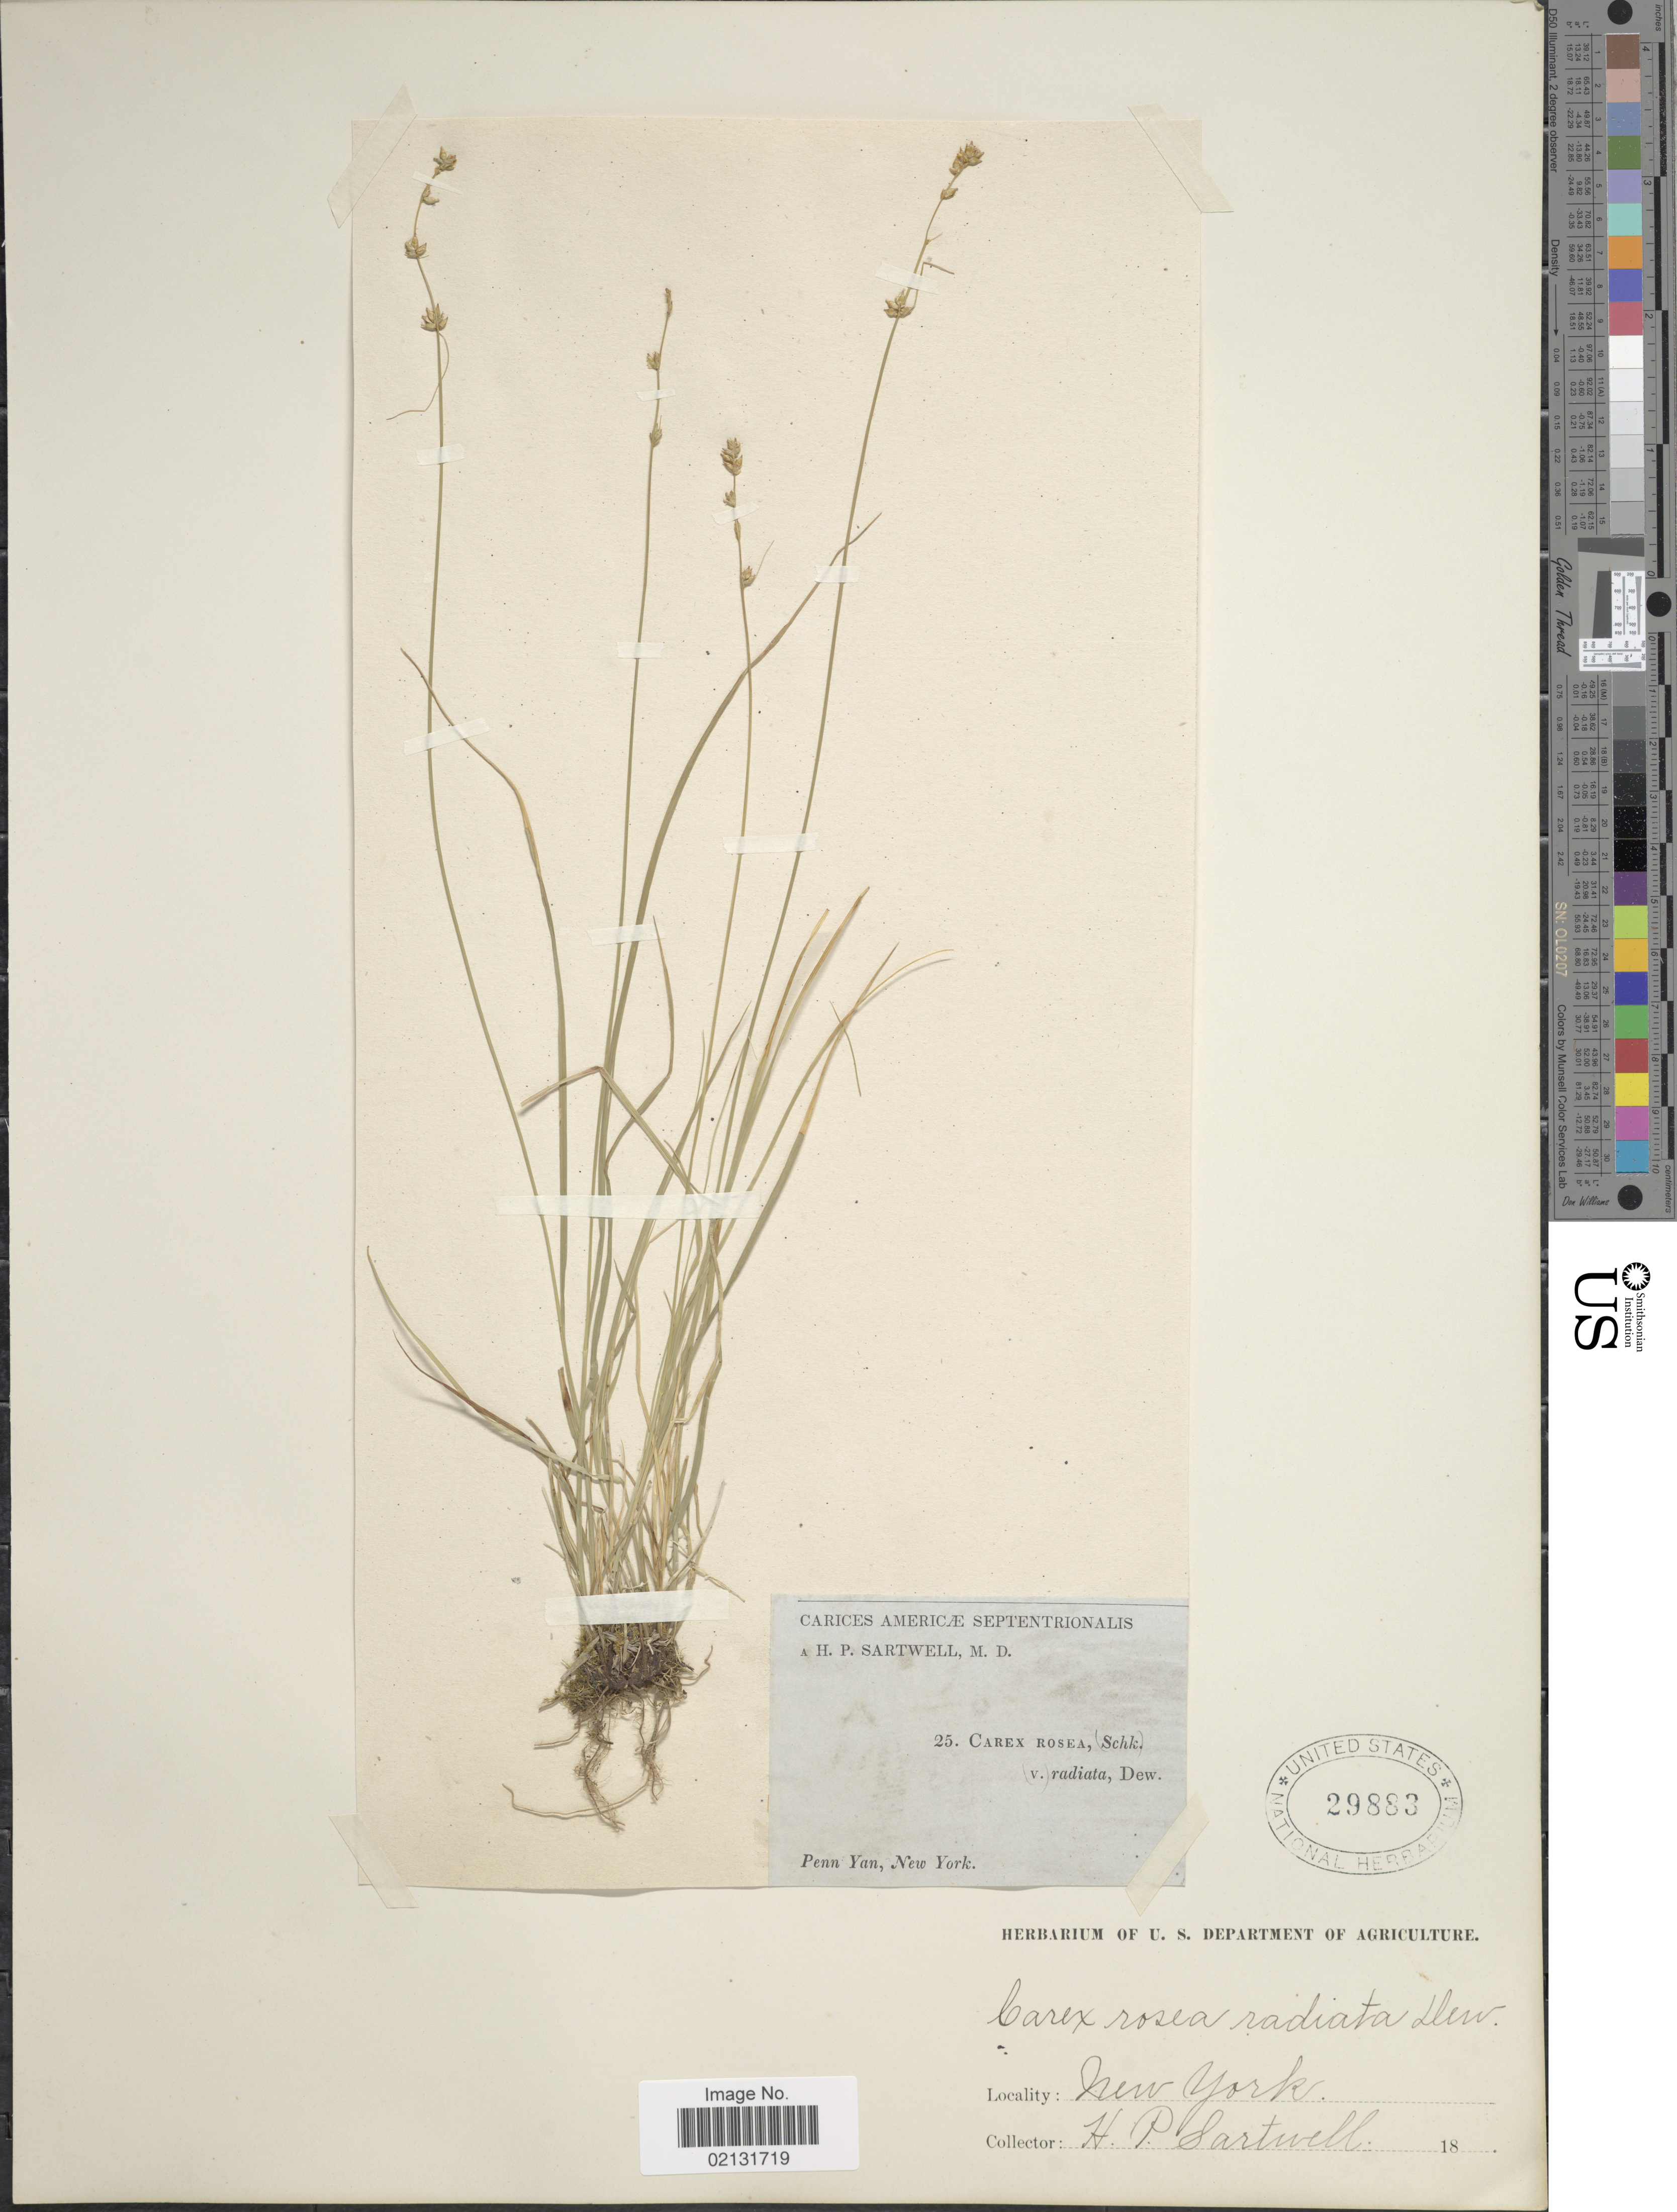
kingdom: Plantae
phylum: Tracheophyta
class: Liliopsida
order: Poales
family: Cyperaceae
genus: Carex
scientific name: Carex rosea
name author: Willd.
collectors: H. P. Sartwell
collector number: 25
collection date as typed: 18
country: United States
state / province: New York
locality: Penn Yan, Carices Americae Septentrionalis.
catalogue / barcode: US 29883